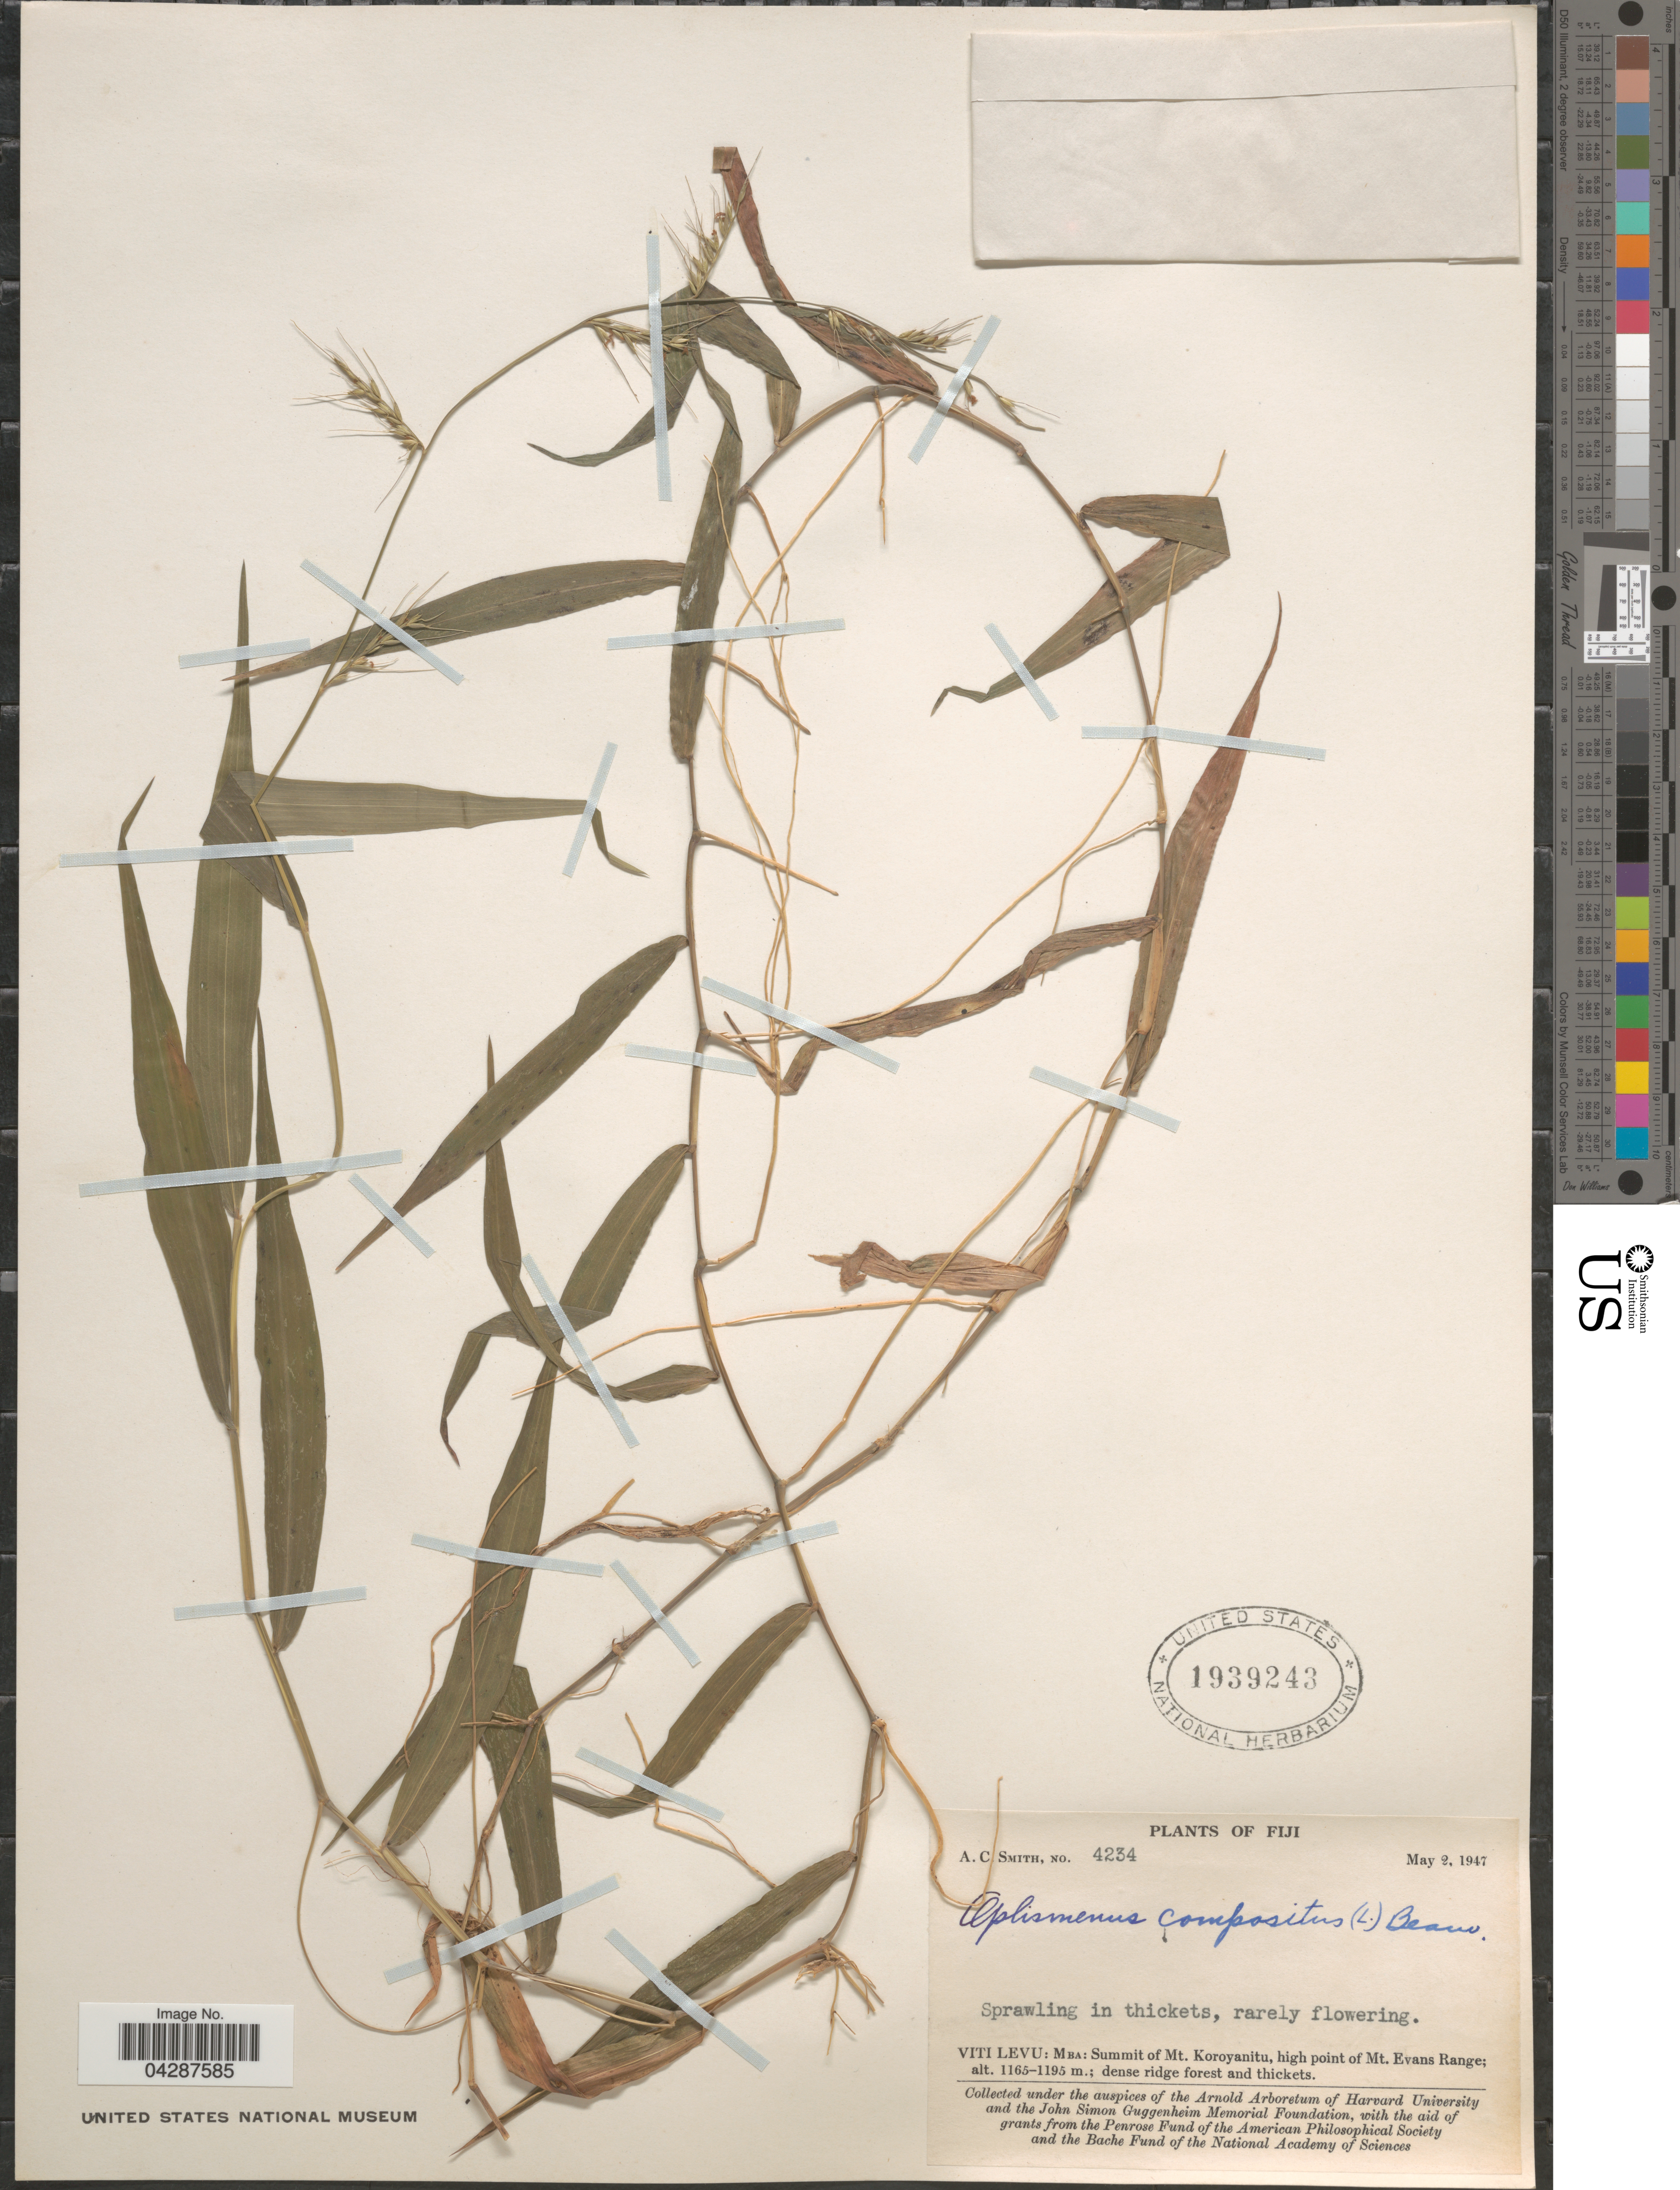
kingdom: Plantae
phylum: Tracheophyta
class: Liliopsida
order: Poales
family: Poaceae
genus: Oplismenus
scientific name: Oplismenus compositus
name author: (L.) P. Beauv.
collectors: A. C. Smith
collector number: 4234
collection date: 1947-05-02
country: Fiji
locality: Viti Levu: Mba: Summit of Mt. Koroyanitu, high point of Mt. Evans Range.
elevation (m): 1165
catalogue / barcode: US 1939243